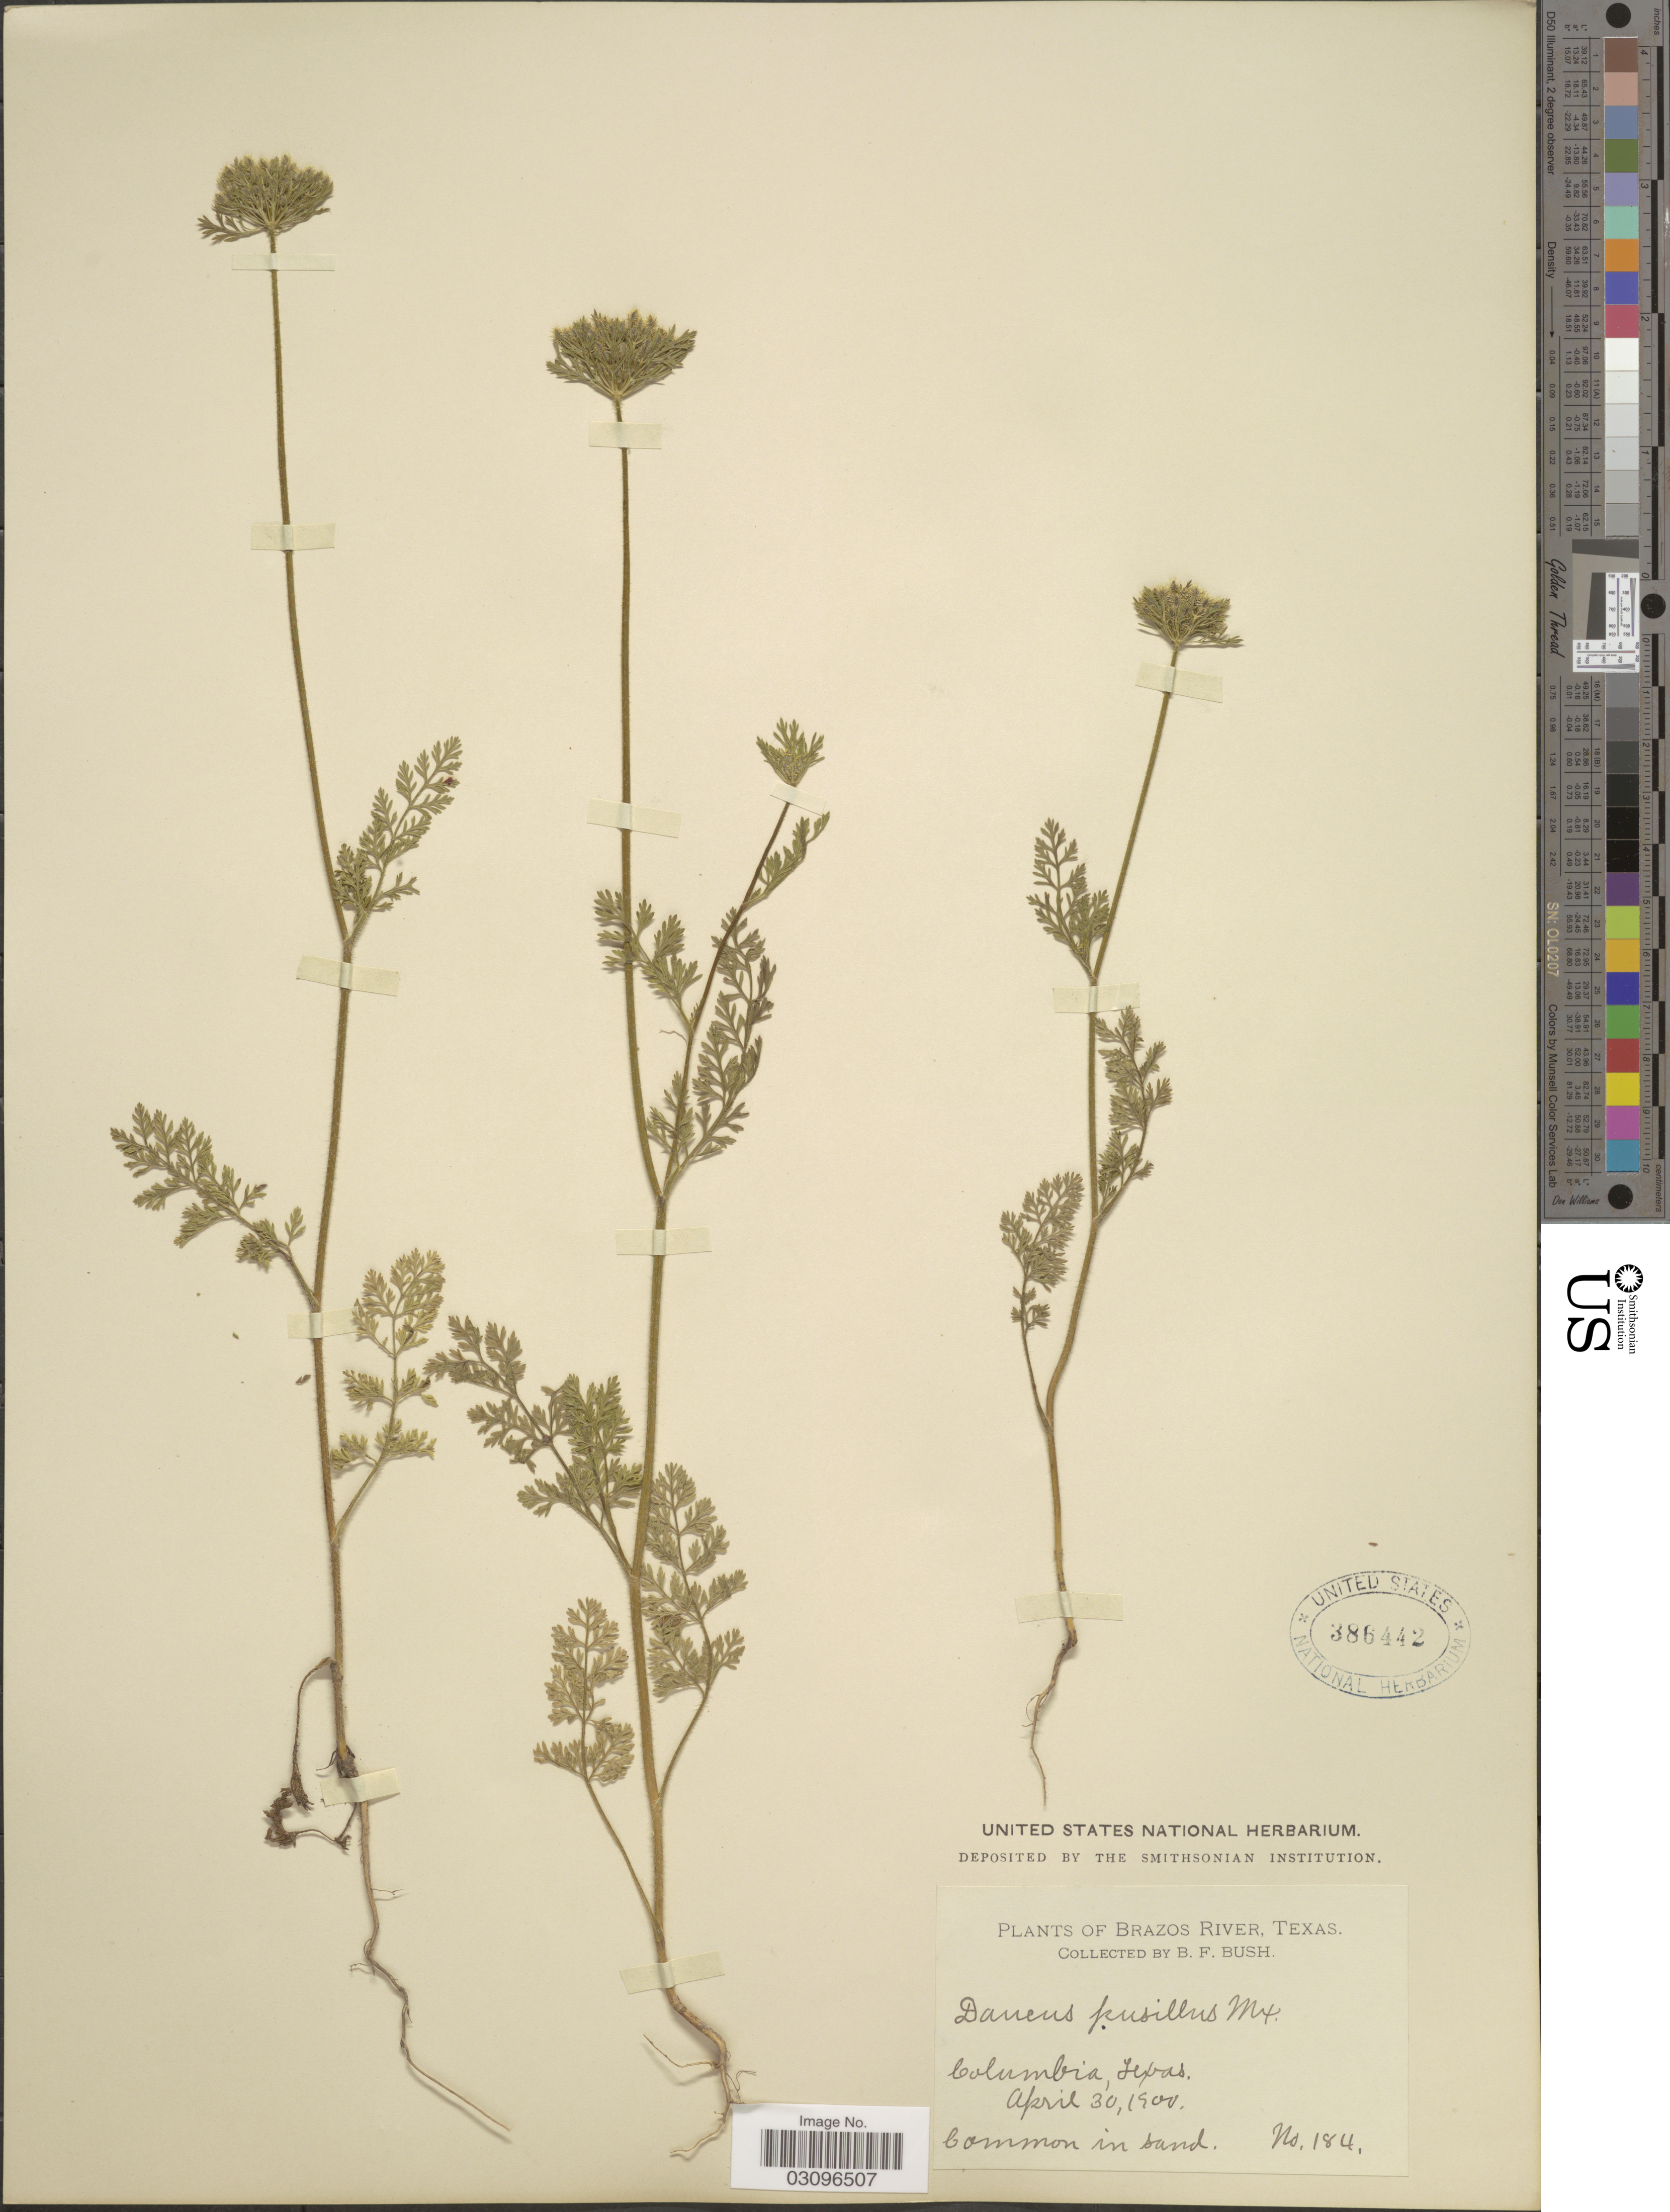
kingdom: Plantae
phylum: Tracheophyta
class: Magnoliopsida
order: Apiales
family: Apiaceae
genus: Daucus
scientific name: Daucus pusillus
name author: Michx.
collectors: B. F. Bush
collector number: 184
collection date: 1900-04-30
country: United States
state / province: Texas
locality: Brazos River, Columbia.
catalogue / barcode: US 386442